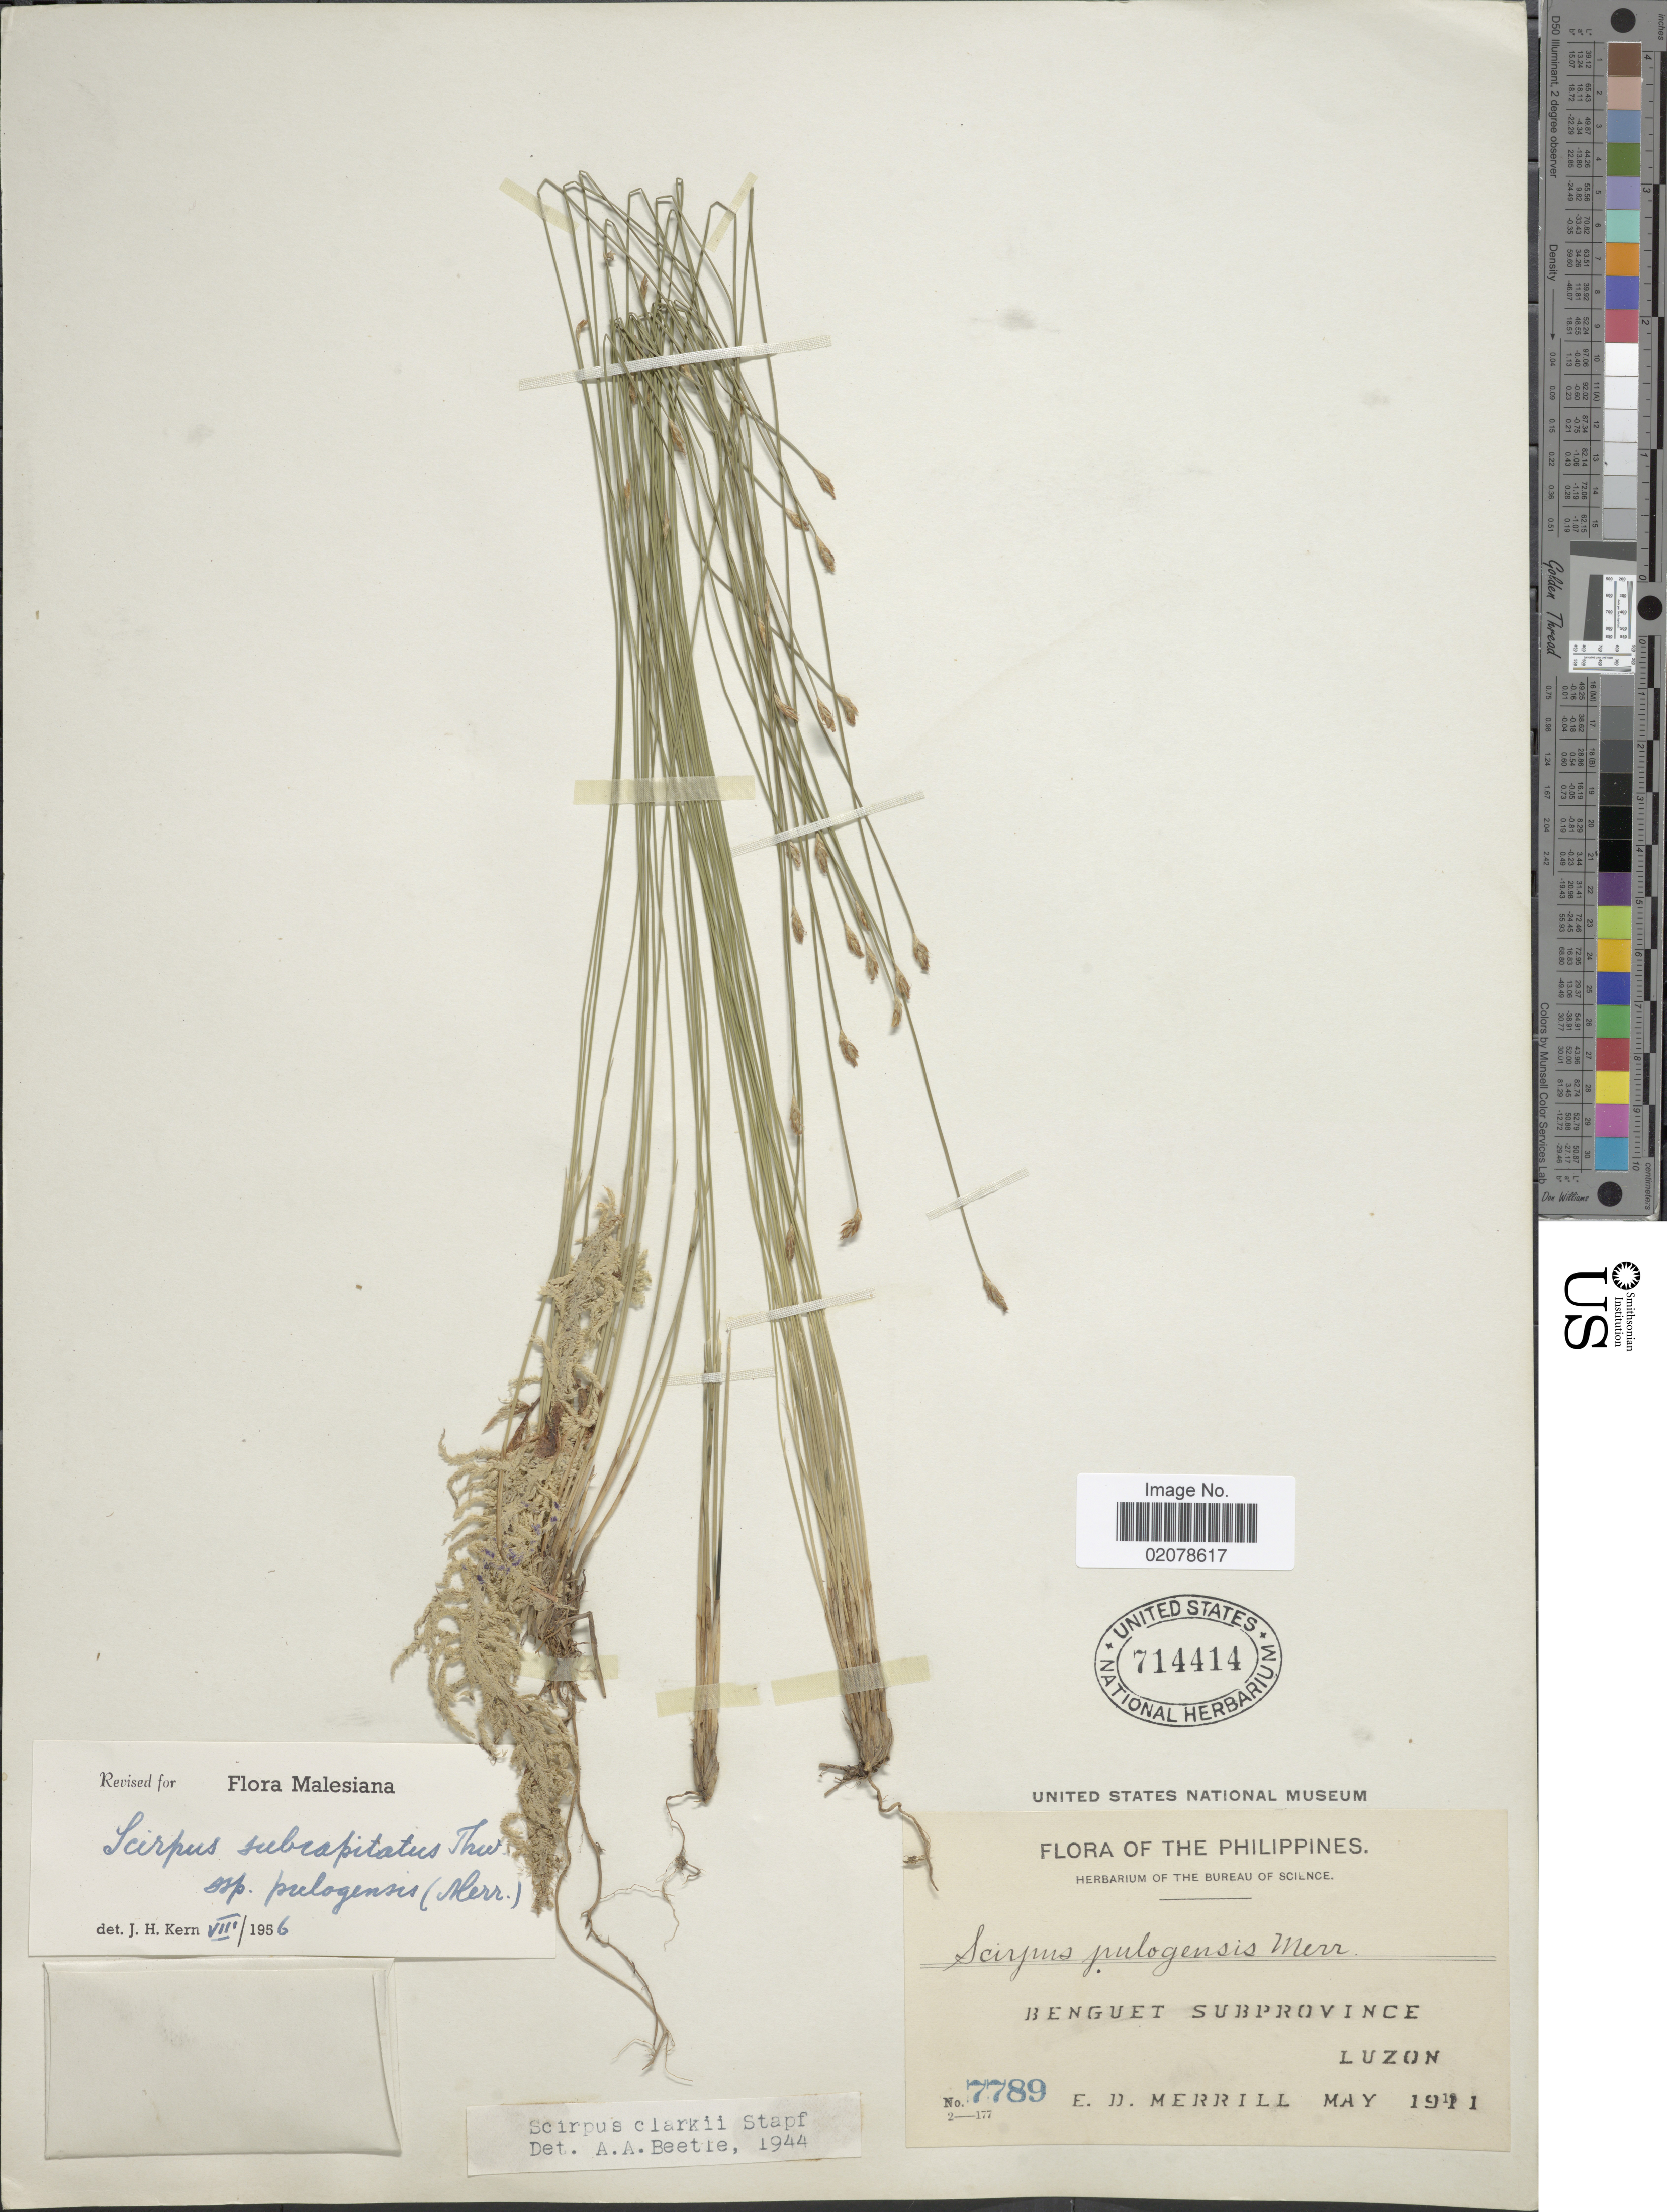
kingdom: Plantae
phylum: Tracheophyta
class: Liliopsida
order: Poales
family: Cyperaceae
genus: Trichophorum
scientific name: Trichophorum subcapitatum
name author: (Thwaites & Hook.) D.A. Simpson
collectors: E. D. Merrill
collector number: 7789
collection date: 1911-05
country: Philippines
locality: Benguet Subprovince. Luzon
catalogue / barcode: US 714414